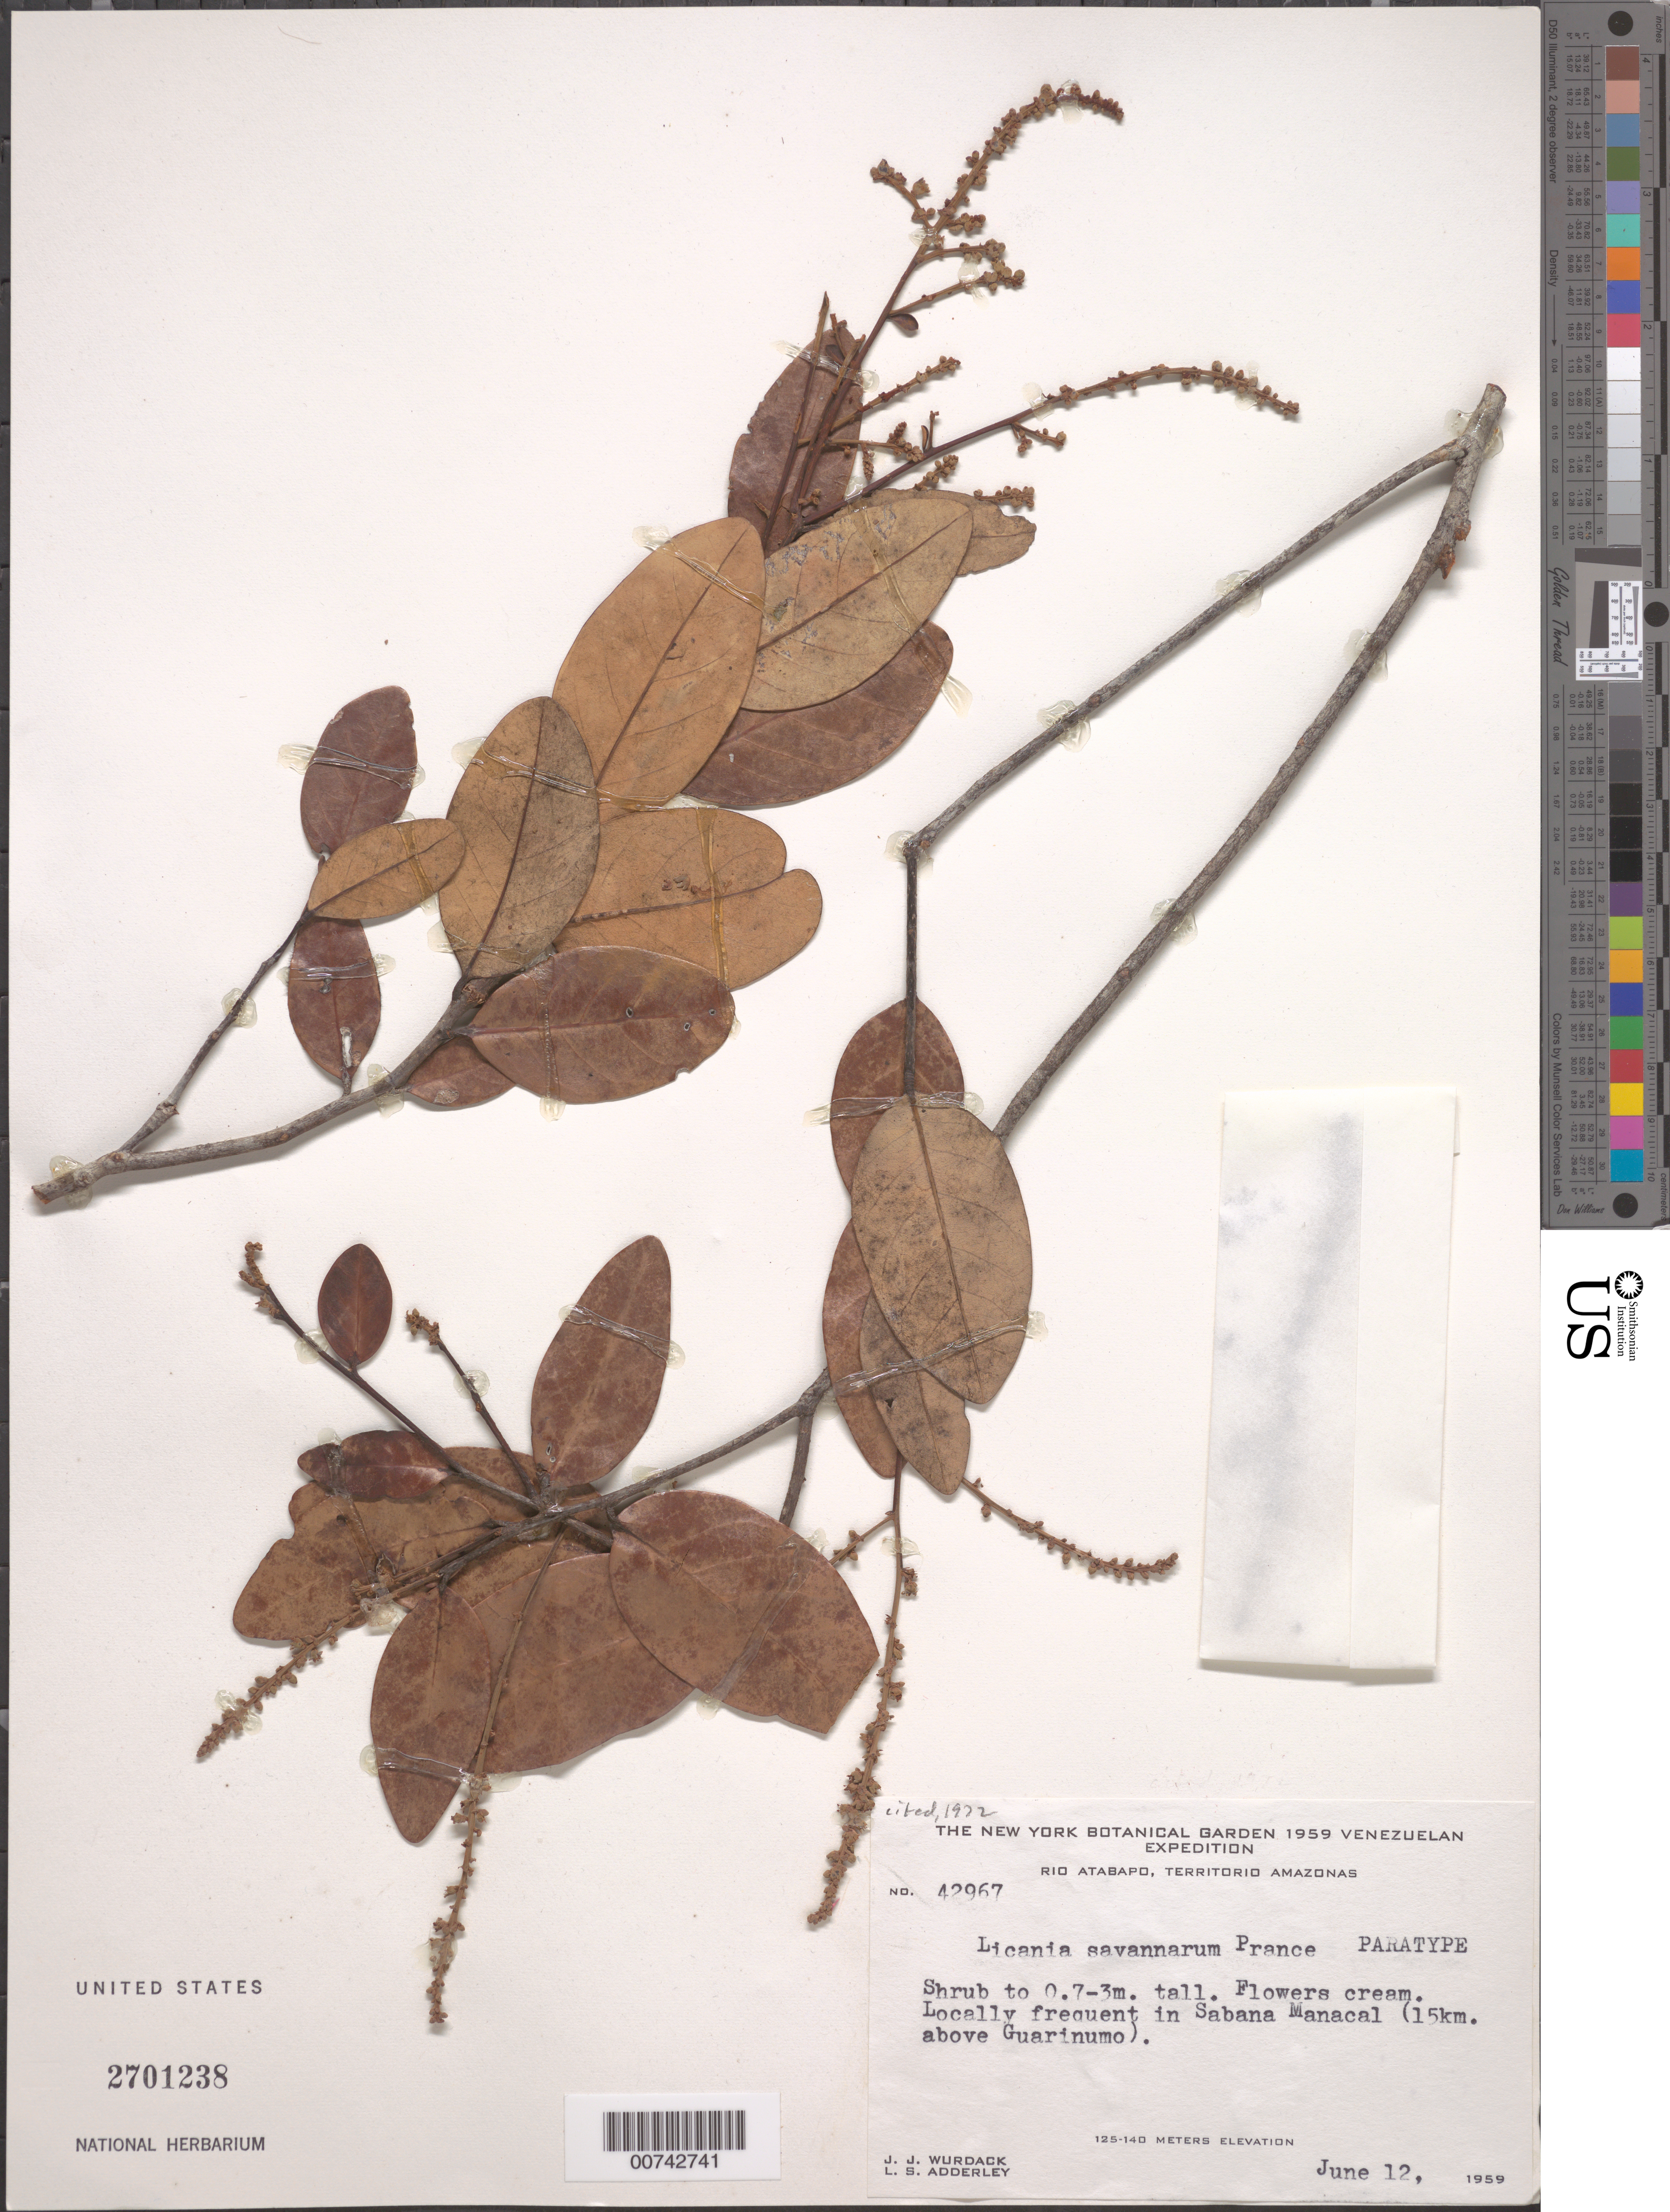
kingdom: Plantae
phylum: Tracheophyta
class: Magnoliopsida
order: Malpighiales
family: Chrysobalanaceae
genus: Licania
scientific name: Licania savannarum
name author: Prance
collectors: J. J. Wurdack & L. S. Adderley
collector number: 42967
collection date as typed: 12-Jun-59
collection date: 1959-06-12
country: Venezuela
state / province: Amazonas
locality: Savanna Manacal, Río Atabapo, 15 km above Guarinumo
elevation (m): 125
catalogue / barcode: US 2701238